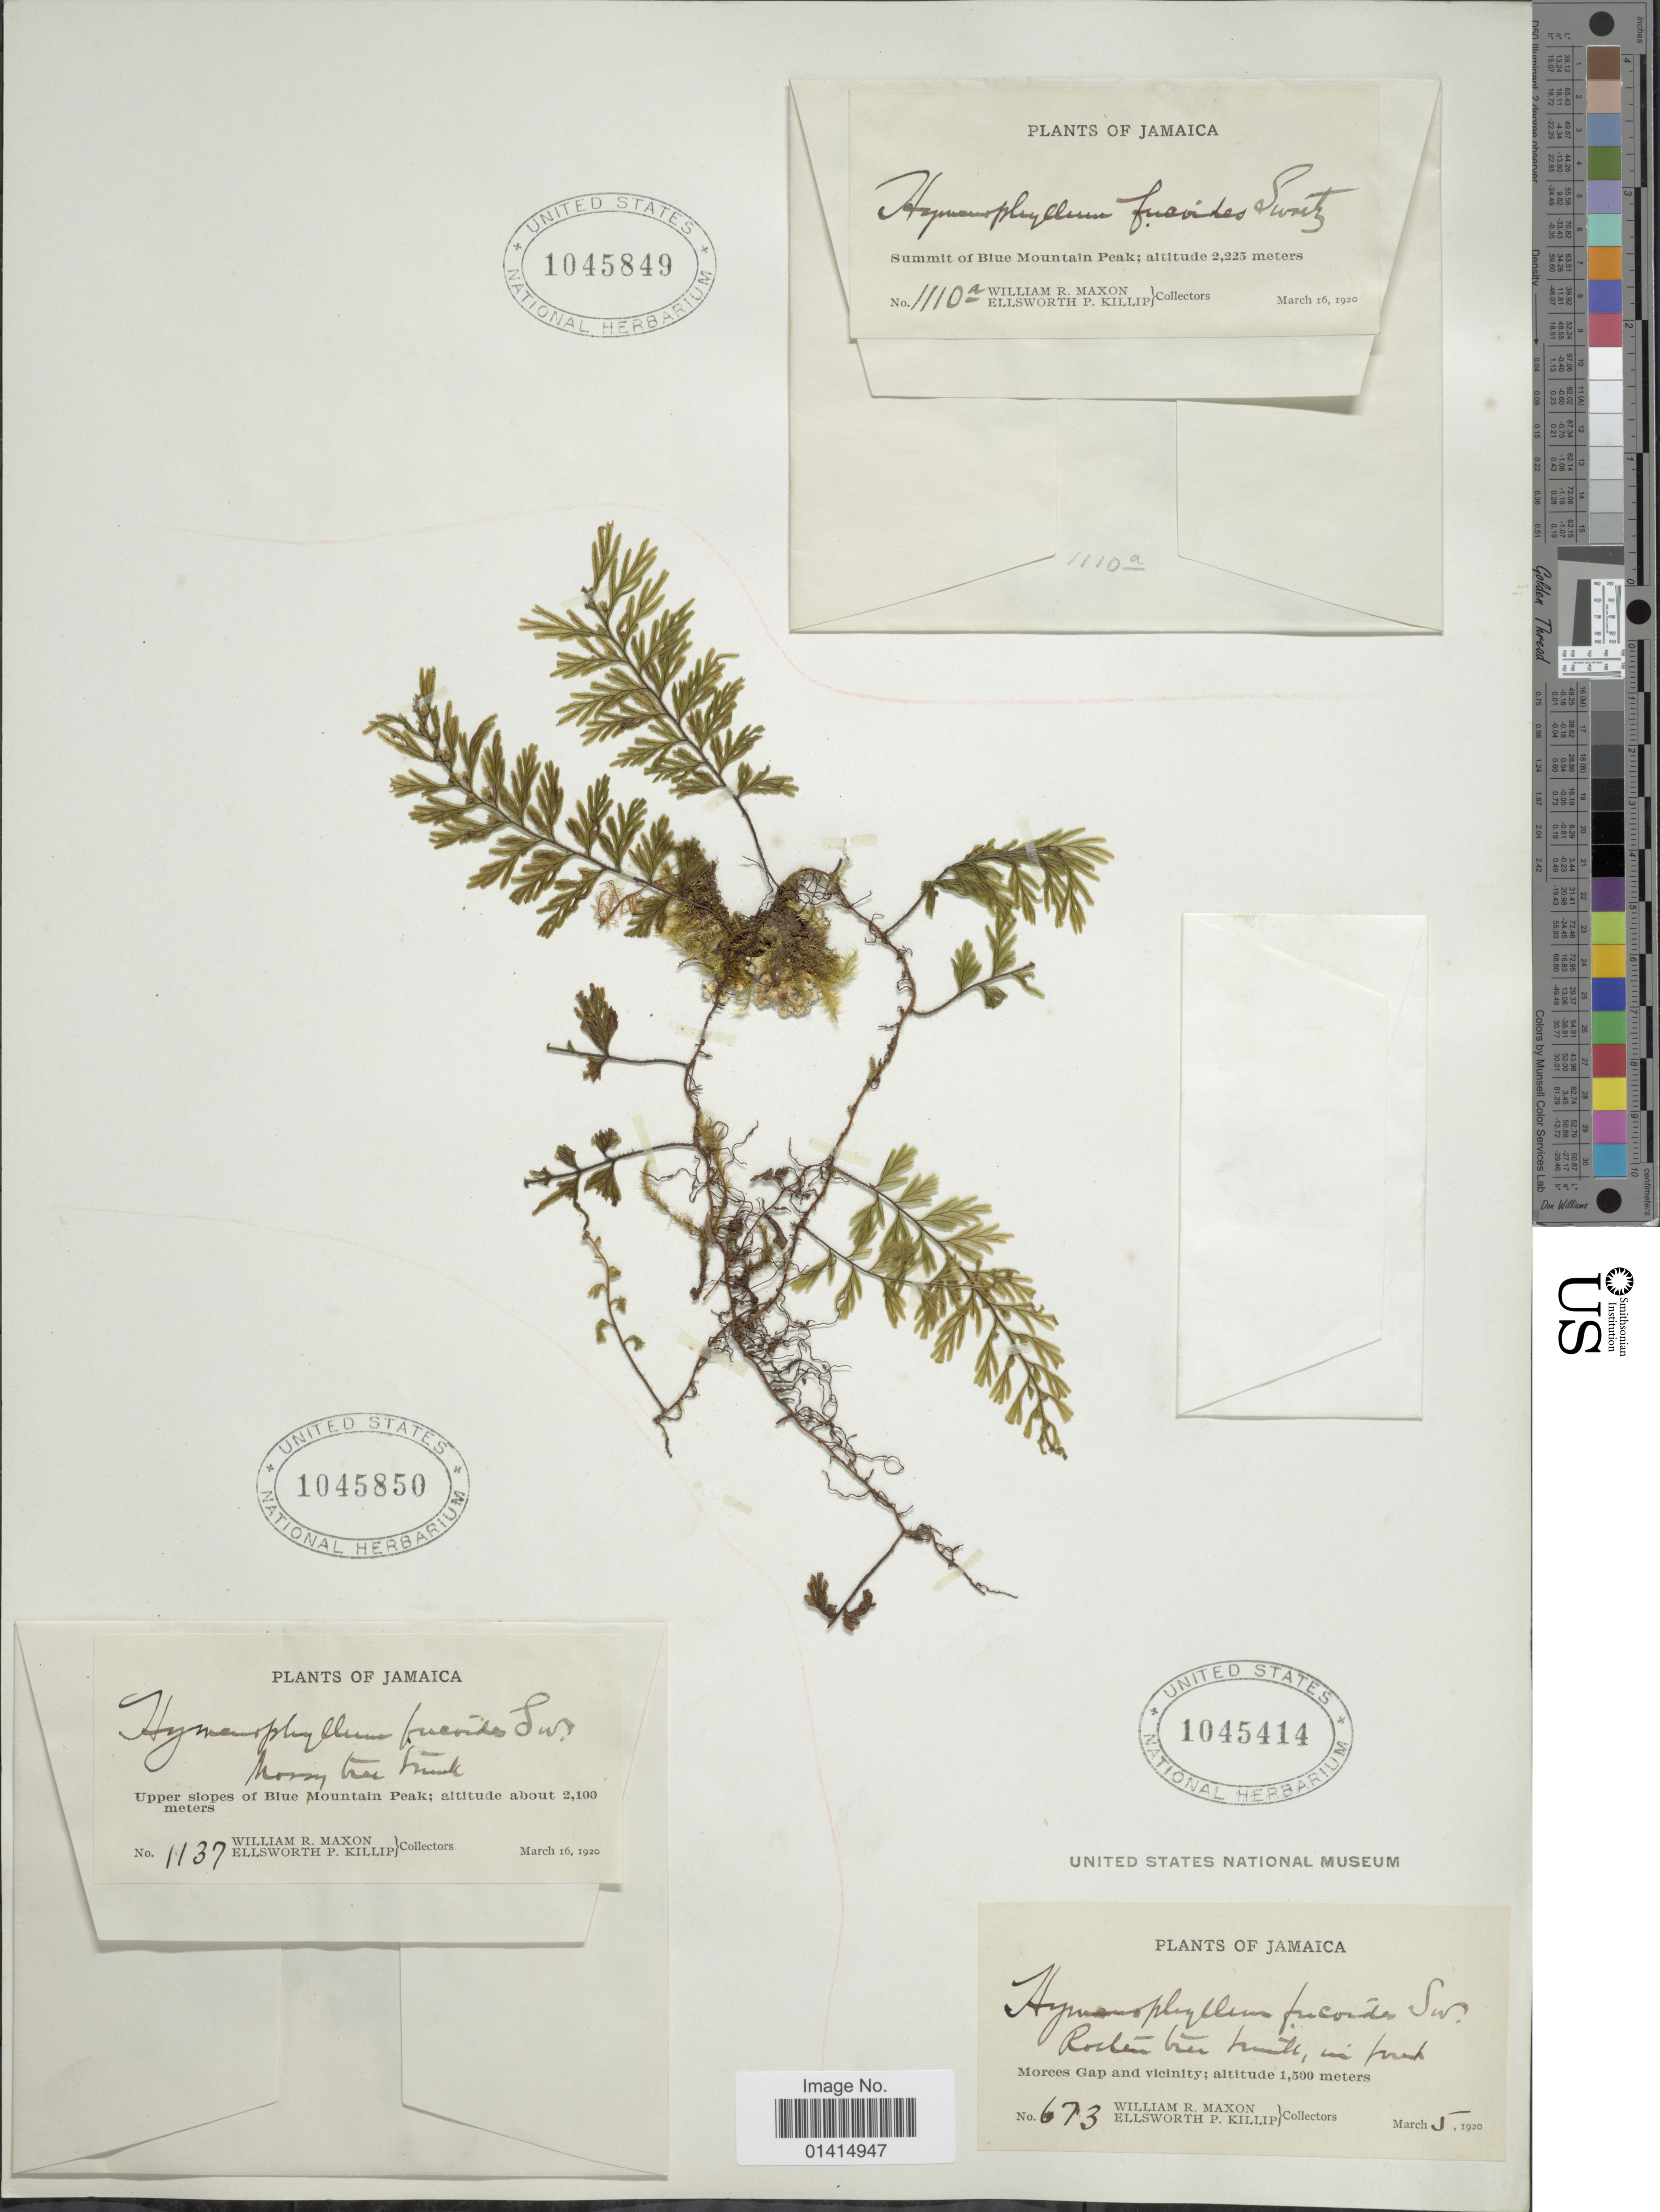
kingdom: Plantae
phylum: Tracheophyta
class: Polypodiopsida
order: Hymenophyllales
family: Hymenophyllaceae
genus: Hymenophyllum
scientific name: Hymenophyllum fucoides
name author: (Sw.) Sw.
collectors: W. R. Maxon & E. P. Killip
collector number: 1137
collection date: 1920-03-16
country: Jamaica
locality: Upper slopes of Blue Mountain Peak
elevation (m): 2100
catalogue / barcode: US 1045850-2